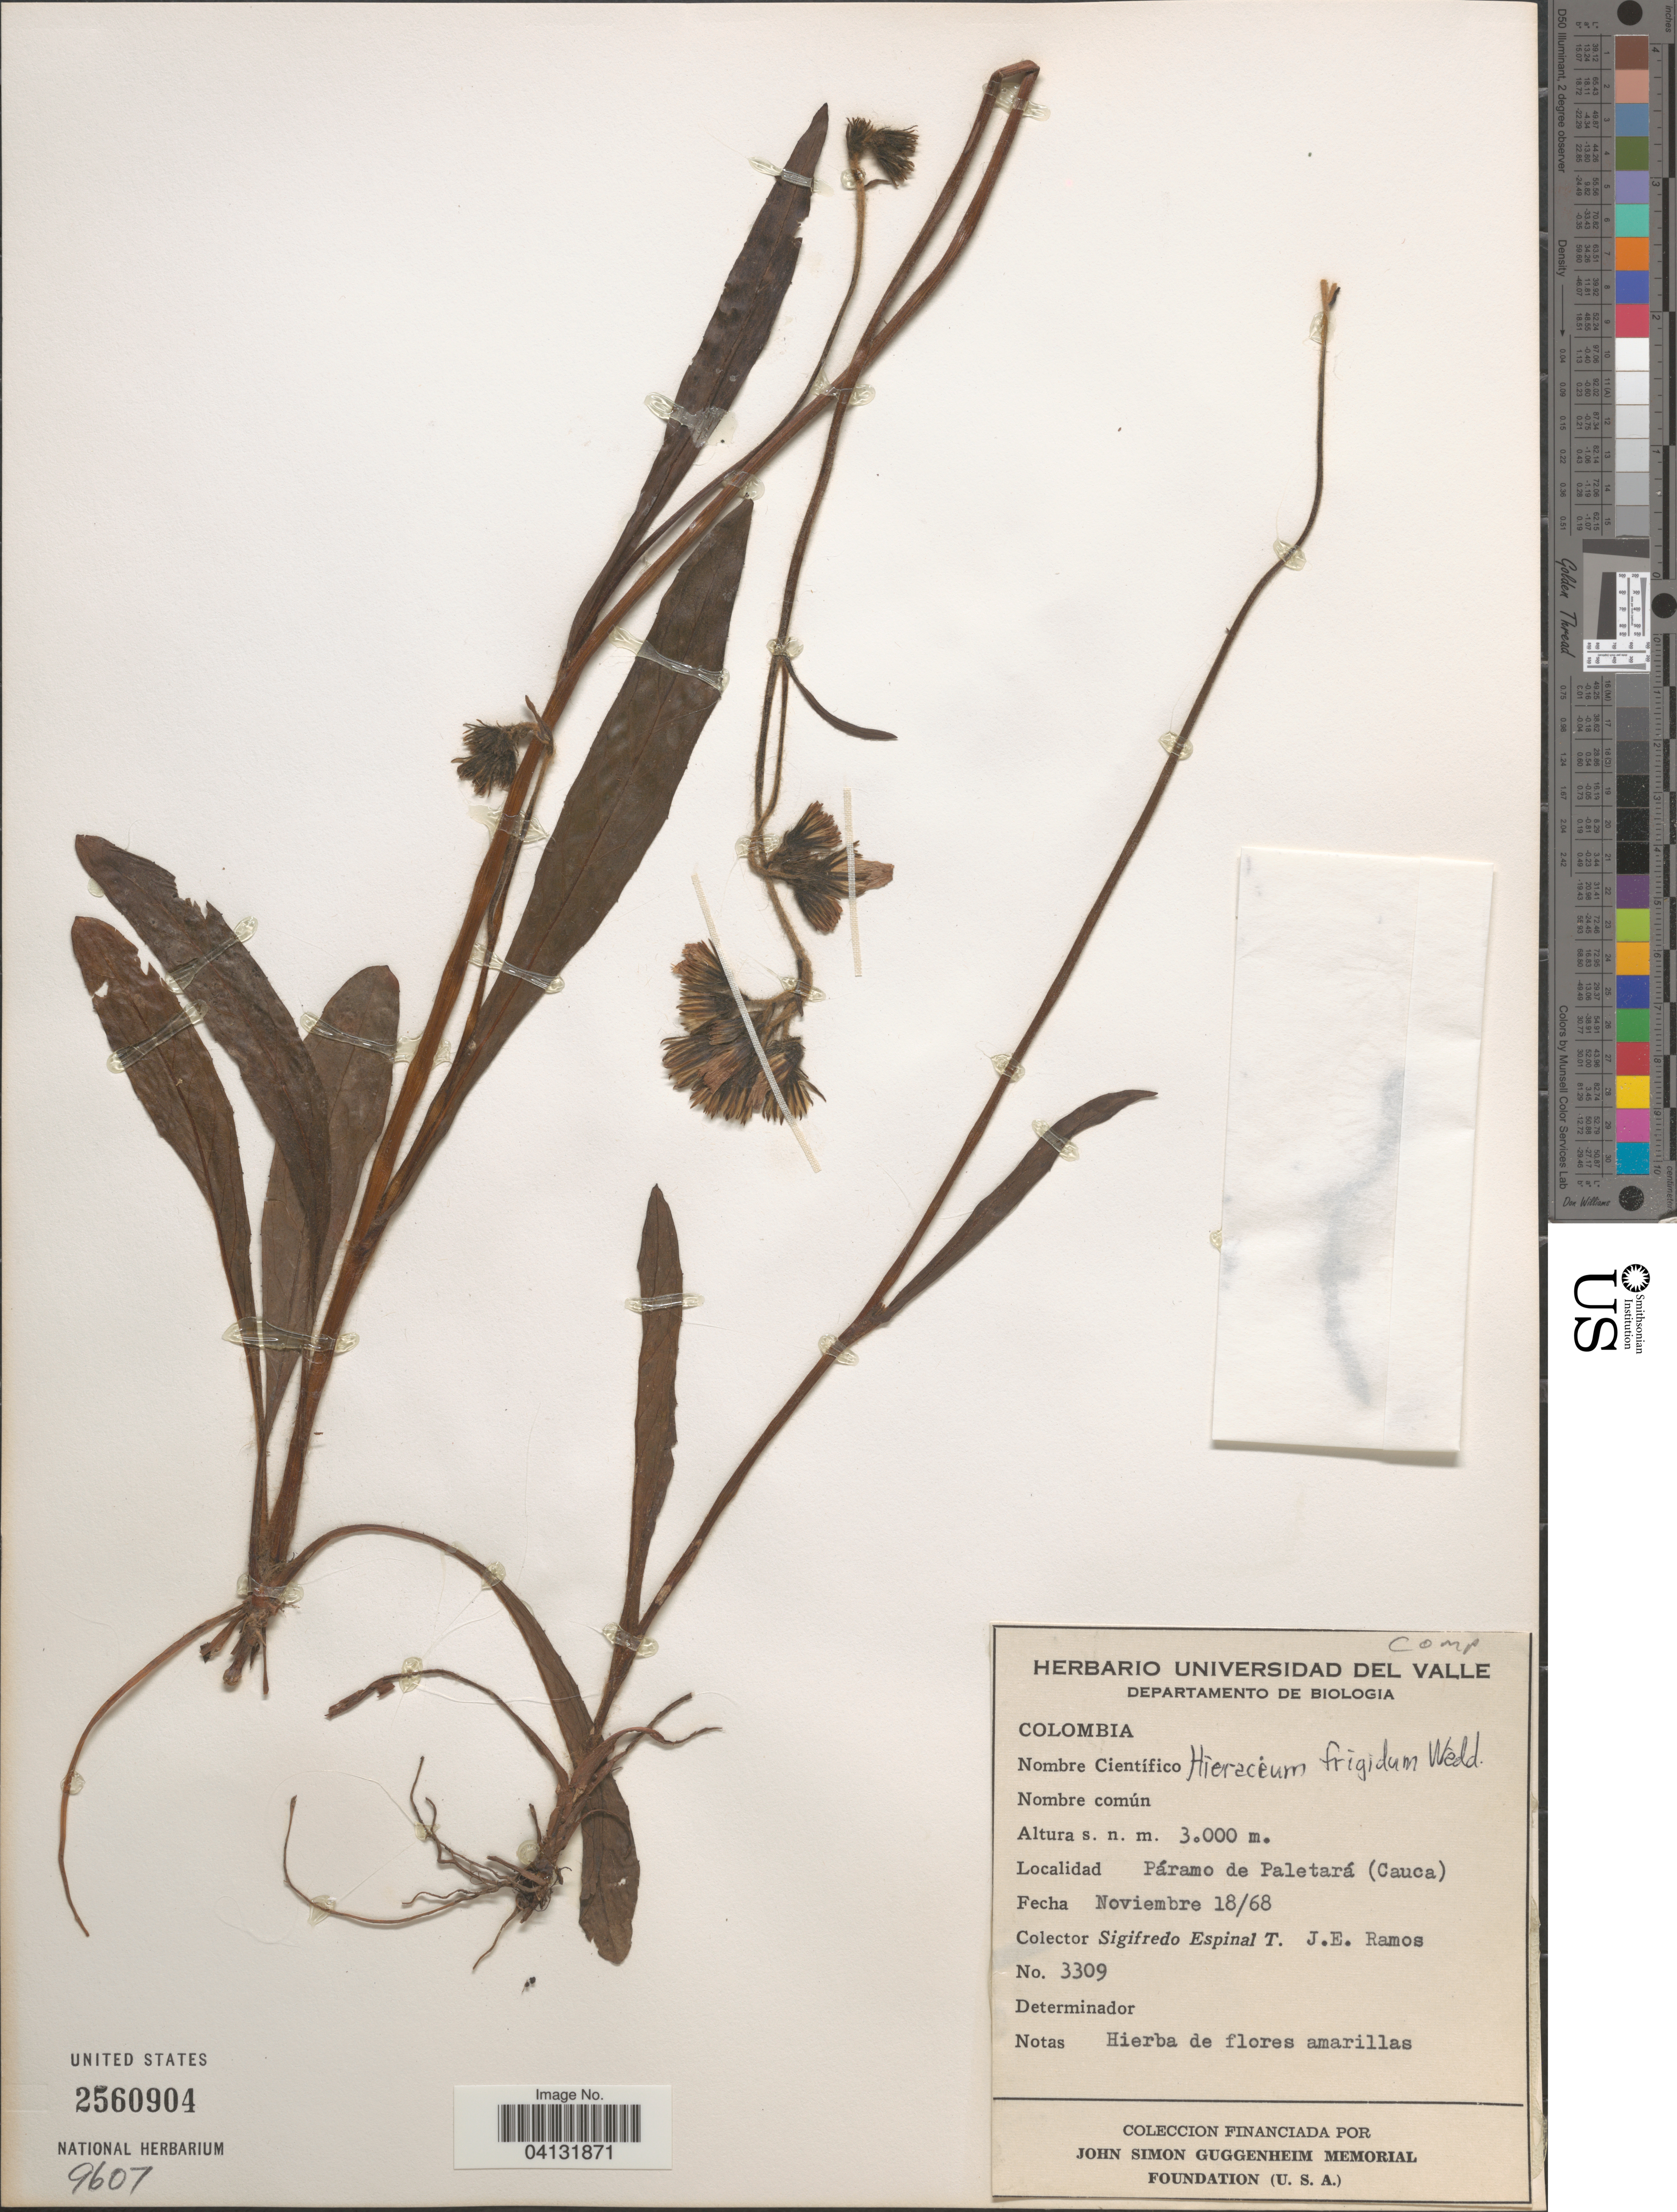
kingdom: Plantae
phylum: Tracheophyta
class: Magnoliopsida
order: Asterales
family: Asteraceae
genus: Hieracium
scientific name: Hieracium jubatum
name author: Fr.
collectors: S. Espinal T. & J. E. Ramos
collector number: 3309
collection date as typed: Transcribed d/m/y: 18/11/68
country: Colombia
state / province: Cauca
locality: Páramo de Paletará.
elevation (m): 3000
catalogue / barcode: US 2560904